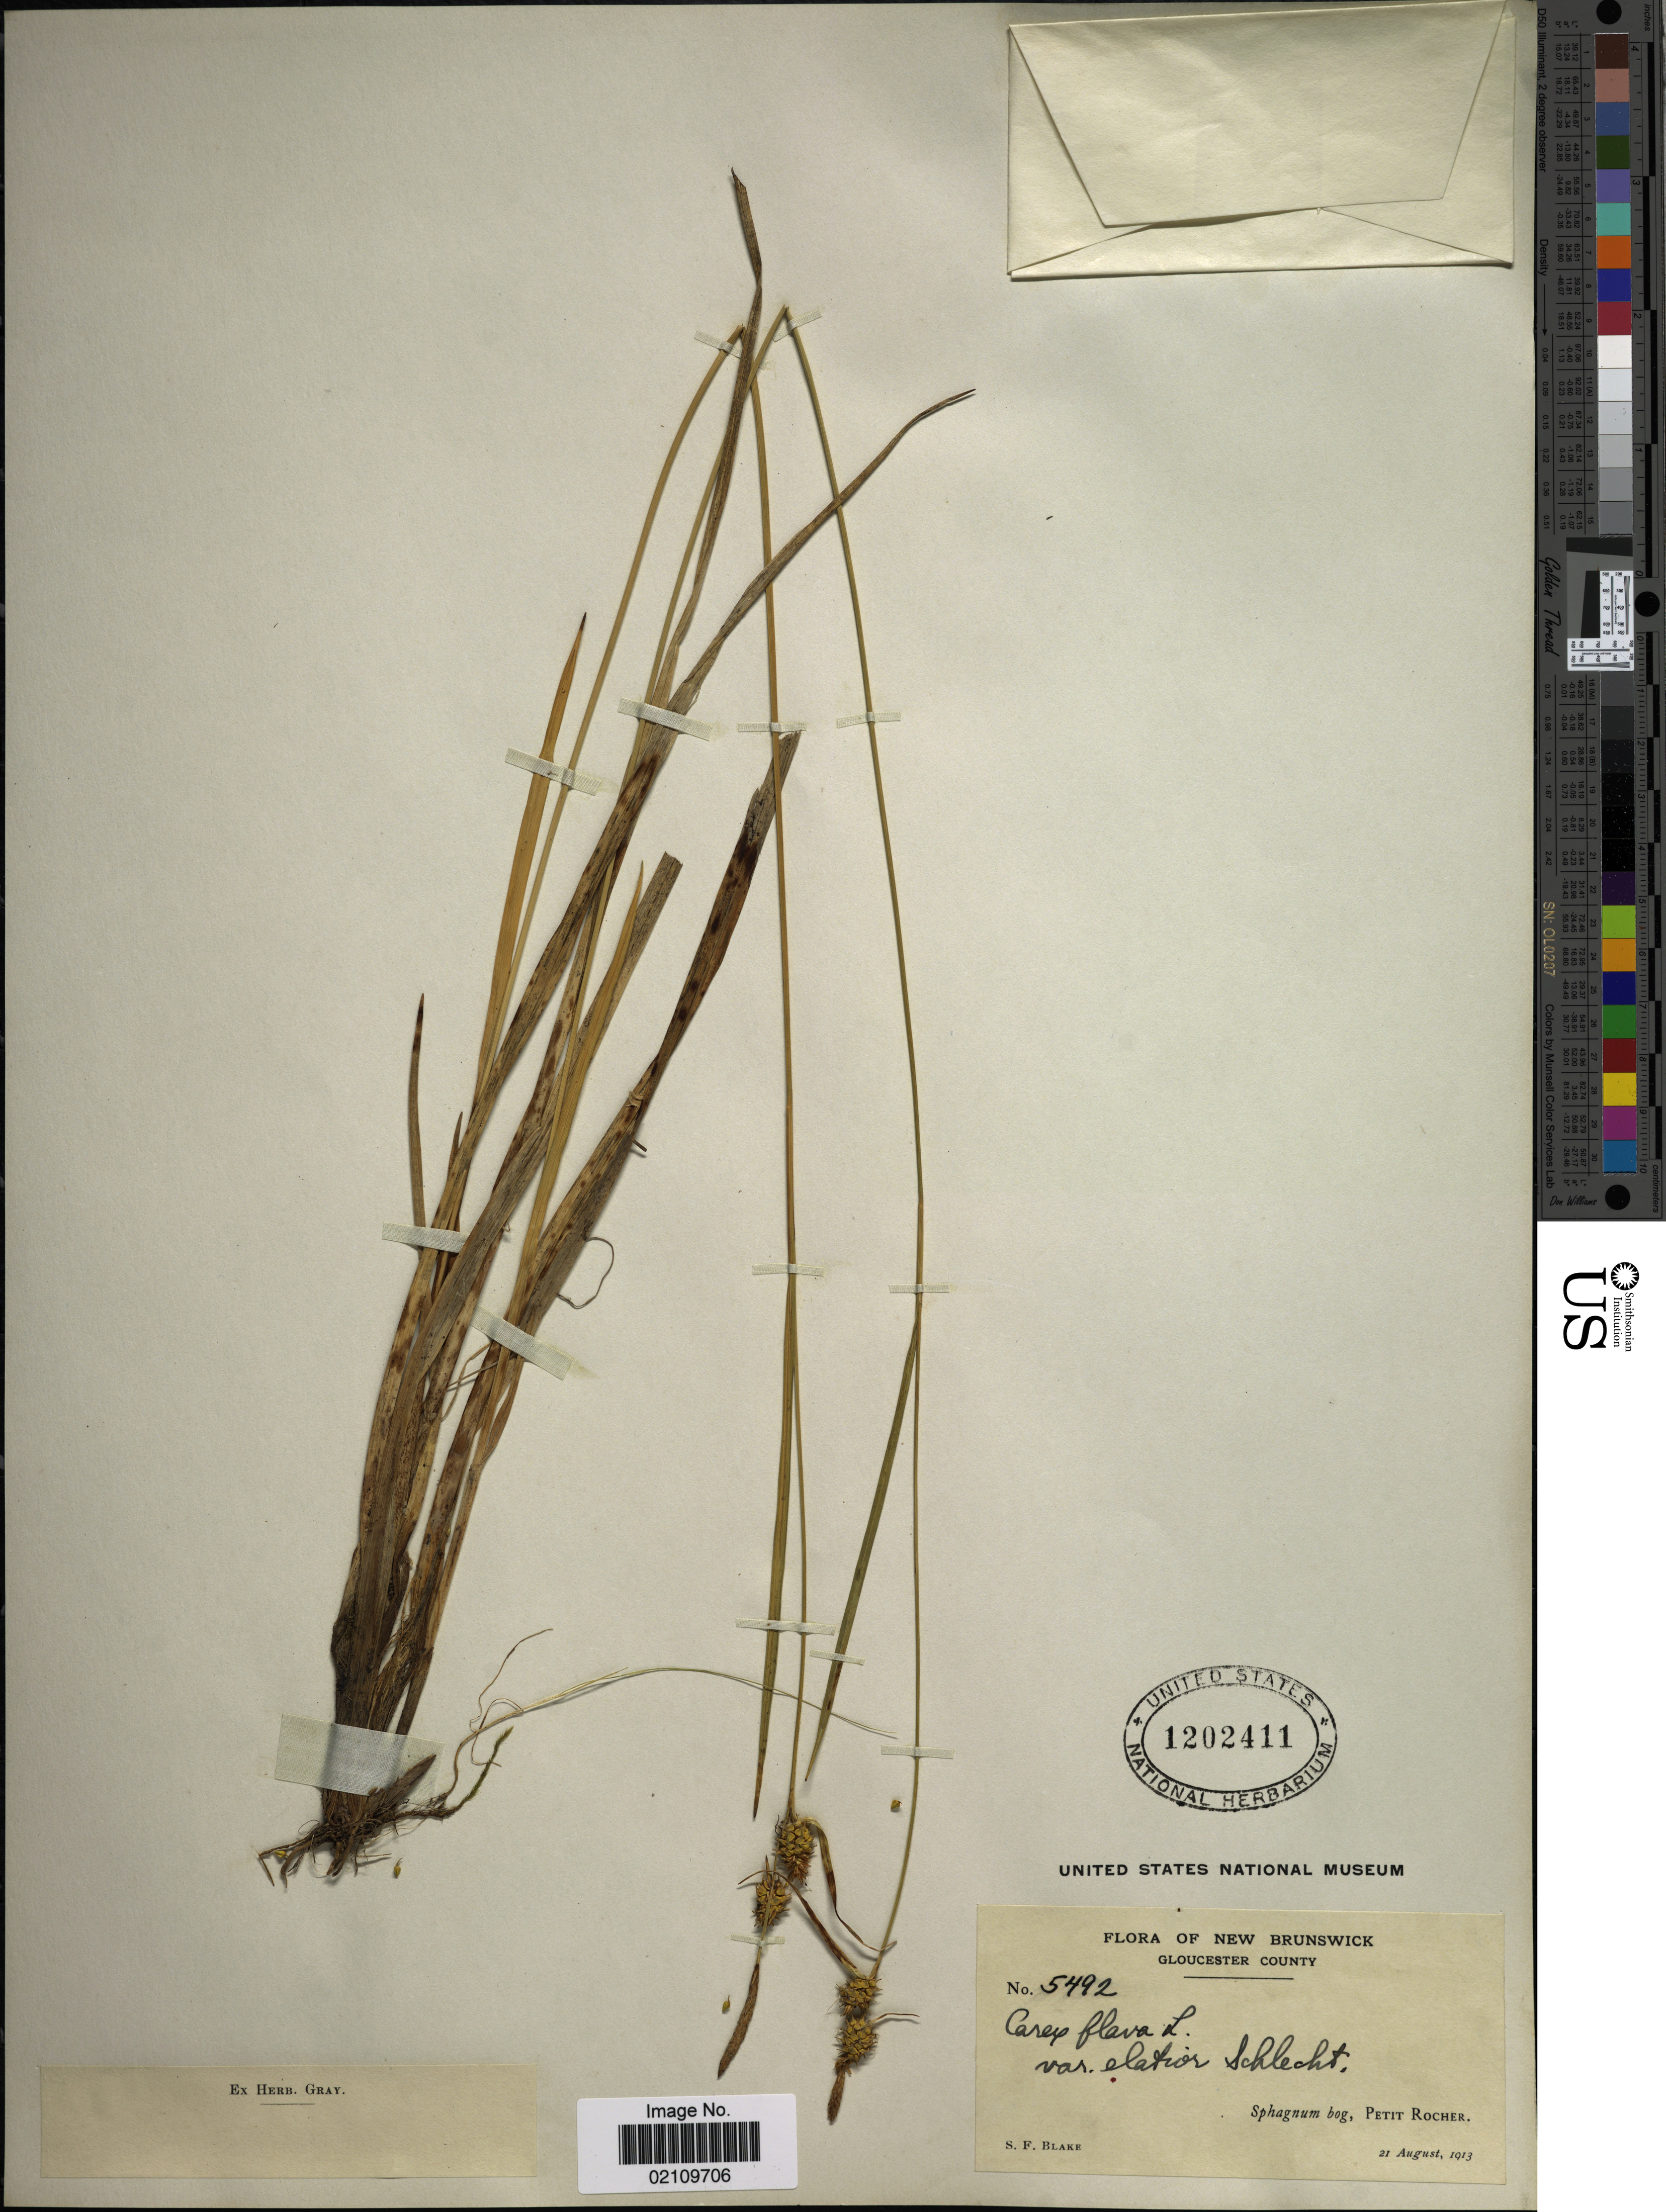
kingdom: Plantae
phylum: Tracheophyta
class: Liliopsida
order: Poales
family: Cyperaceae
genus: Carex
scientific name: Carex flava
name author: L.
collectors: S. Blake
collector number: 5492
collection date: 1913-08-21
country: Canada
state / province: New Brunswick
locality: Gloucester County. Petit Rocher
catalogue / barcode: US 1202411